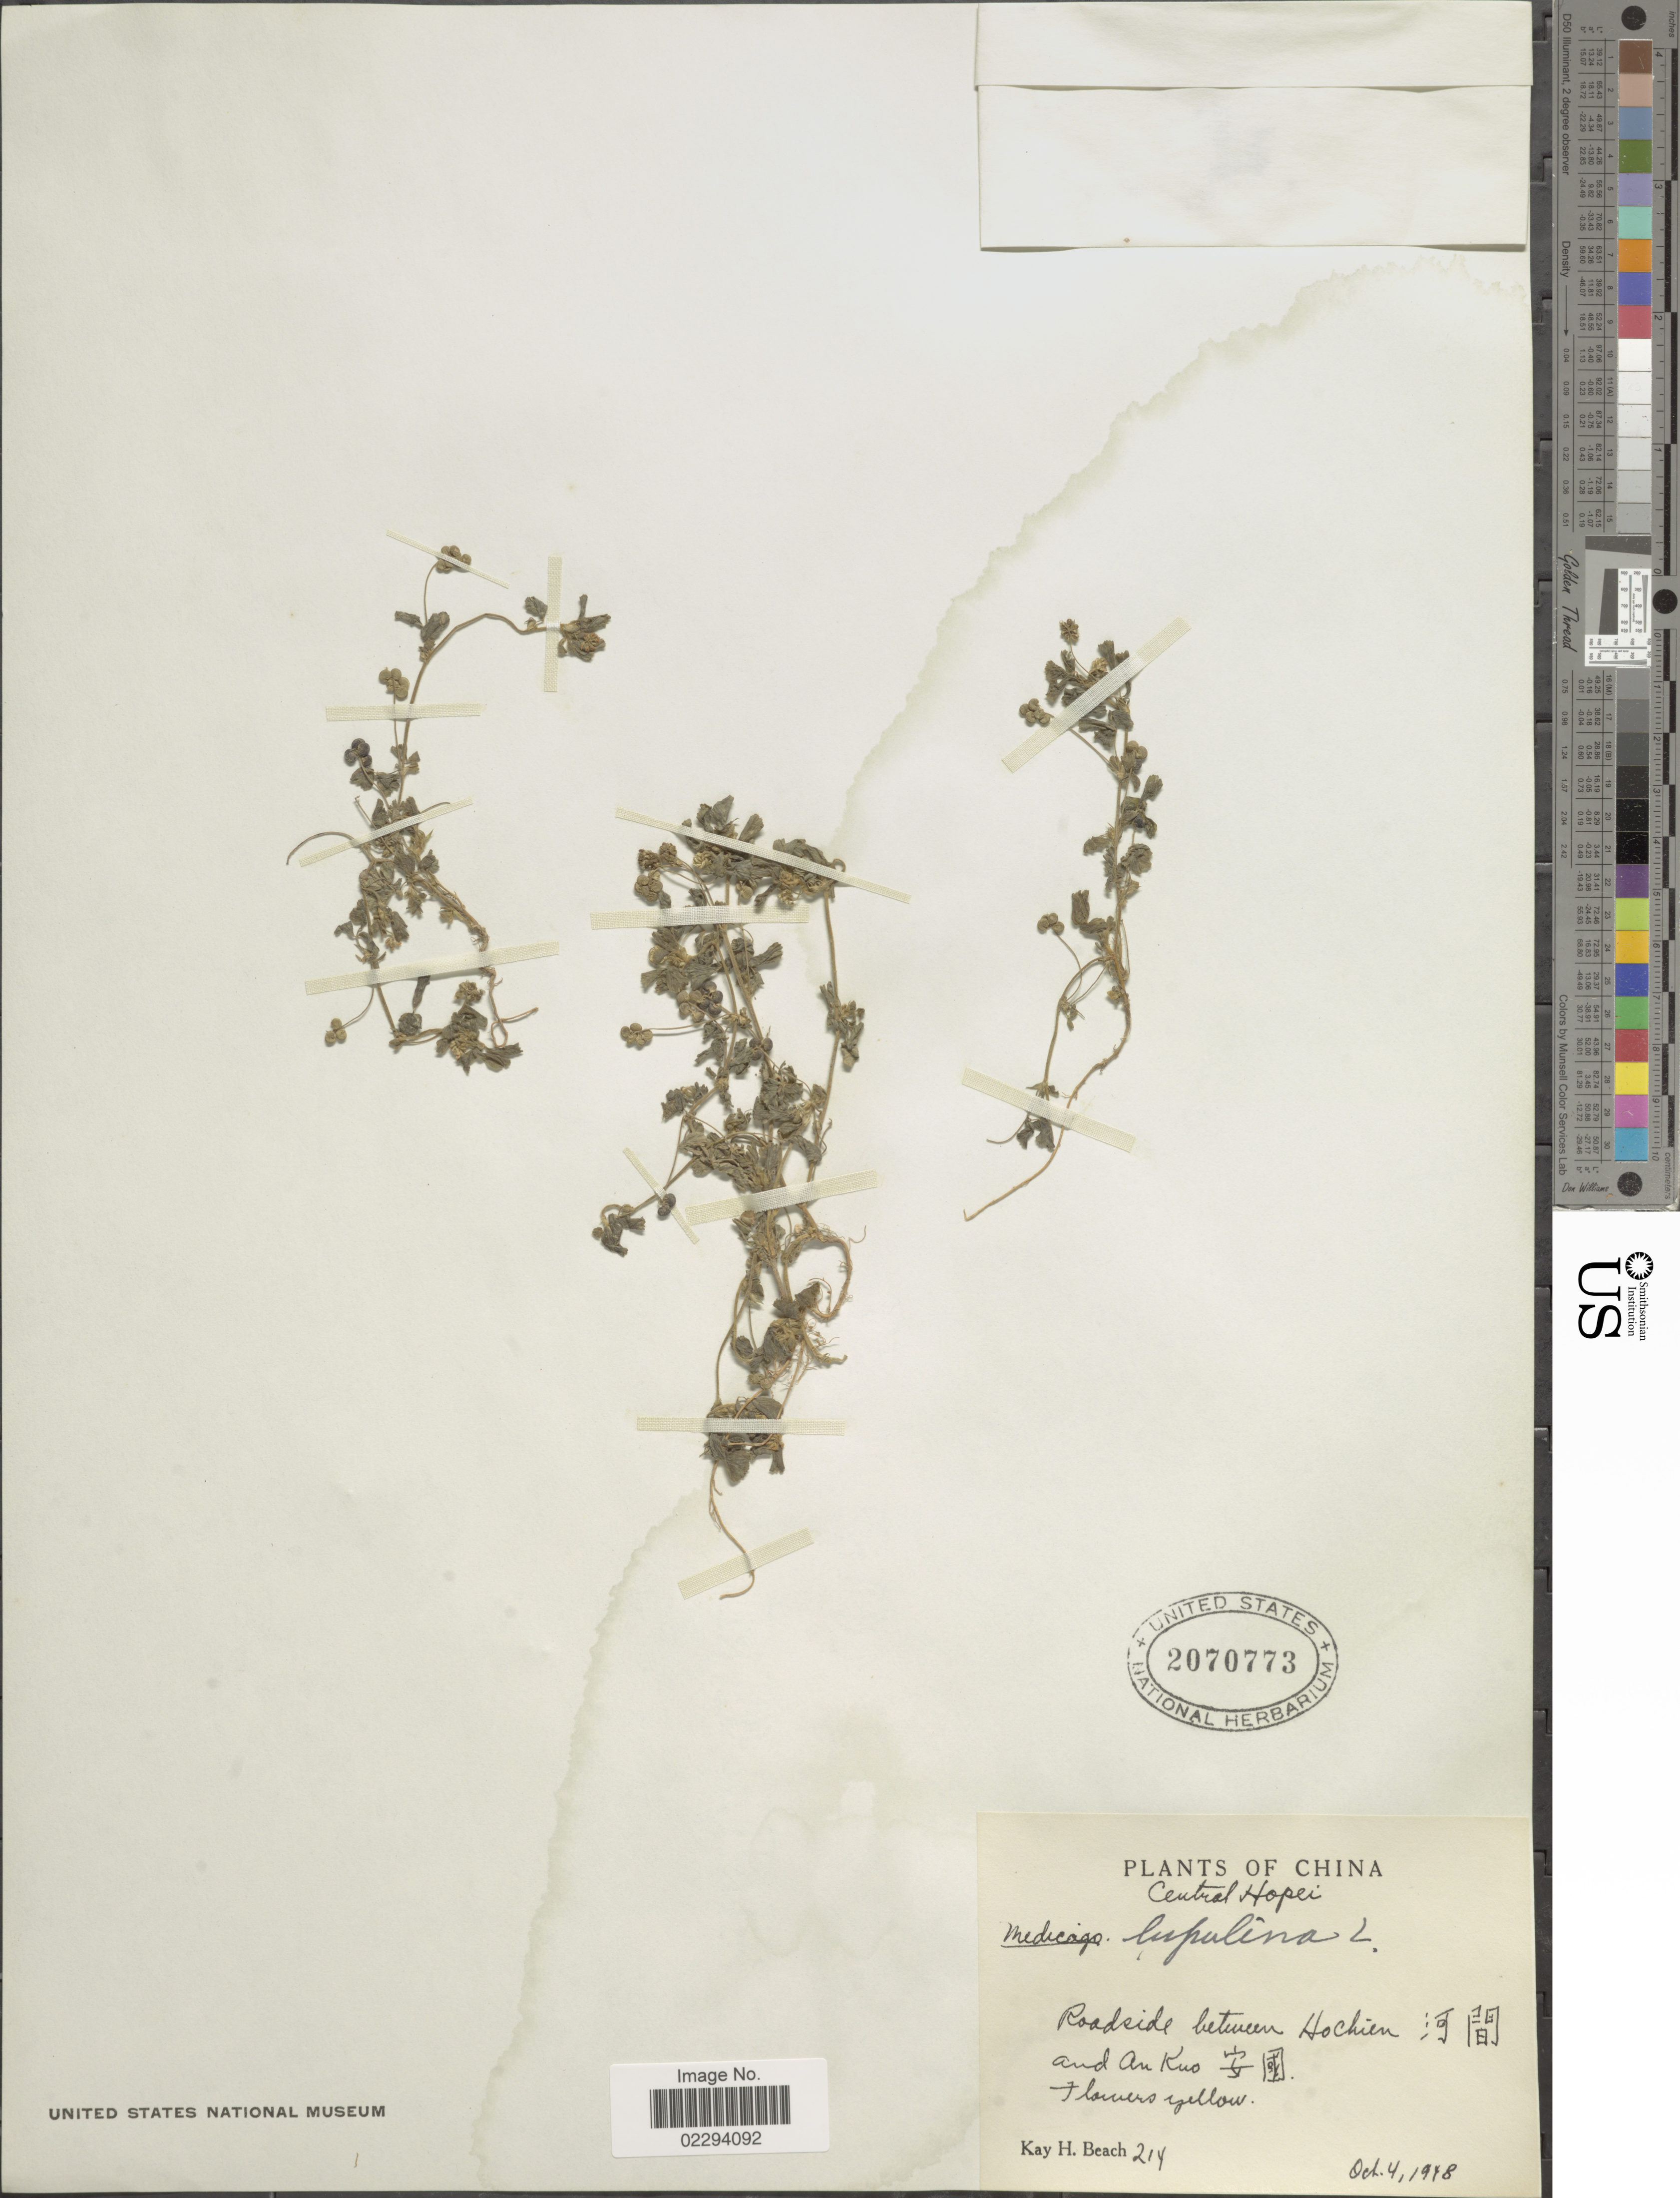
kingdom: Plantae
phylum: Tracheophyta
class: Magnoliopsida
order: Fabales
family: Fabaceae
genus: Medicago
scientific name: Medicago lupulina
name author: L.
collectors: K. H. Beach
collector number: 214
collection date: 1948-10-04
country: China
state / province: Hebei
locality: ntralHopei. Roadside, between Hochien; and An Kuo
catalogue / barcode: US 2070773